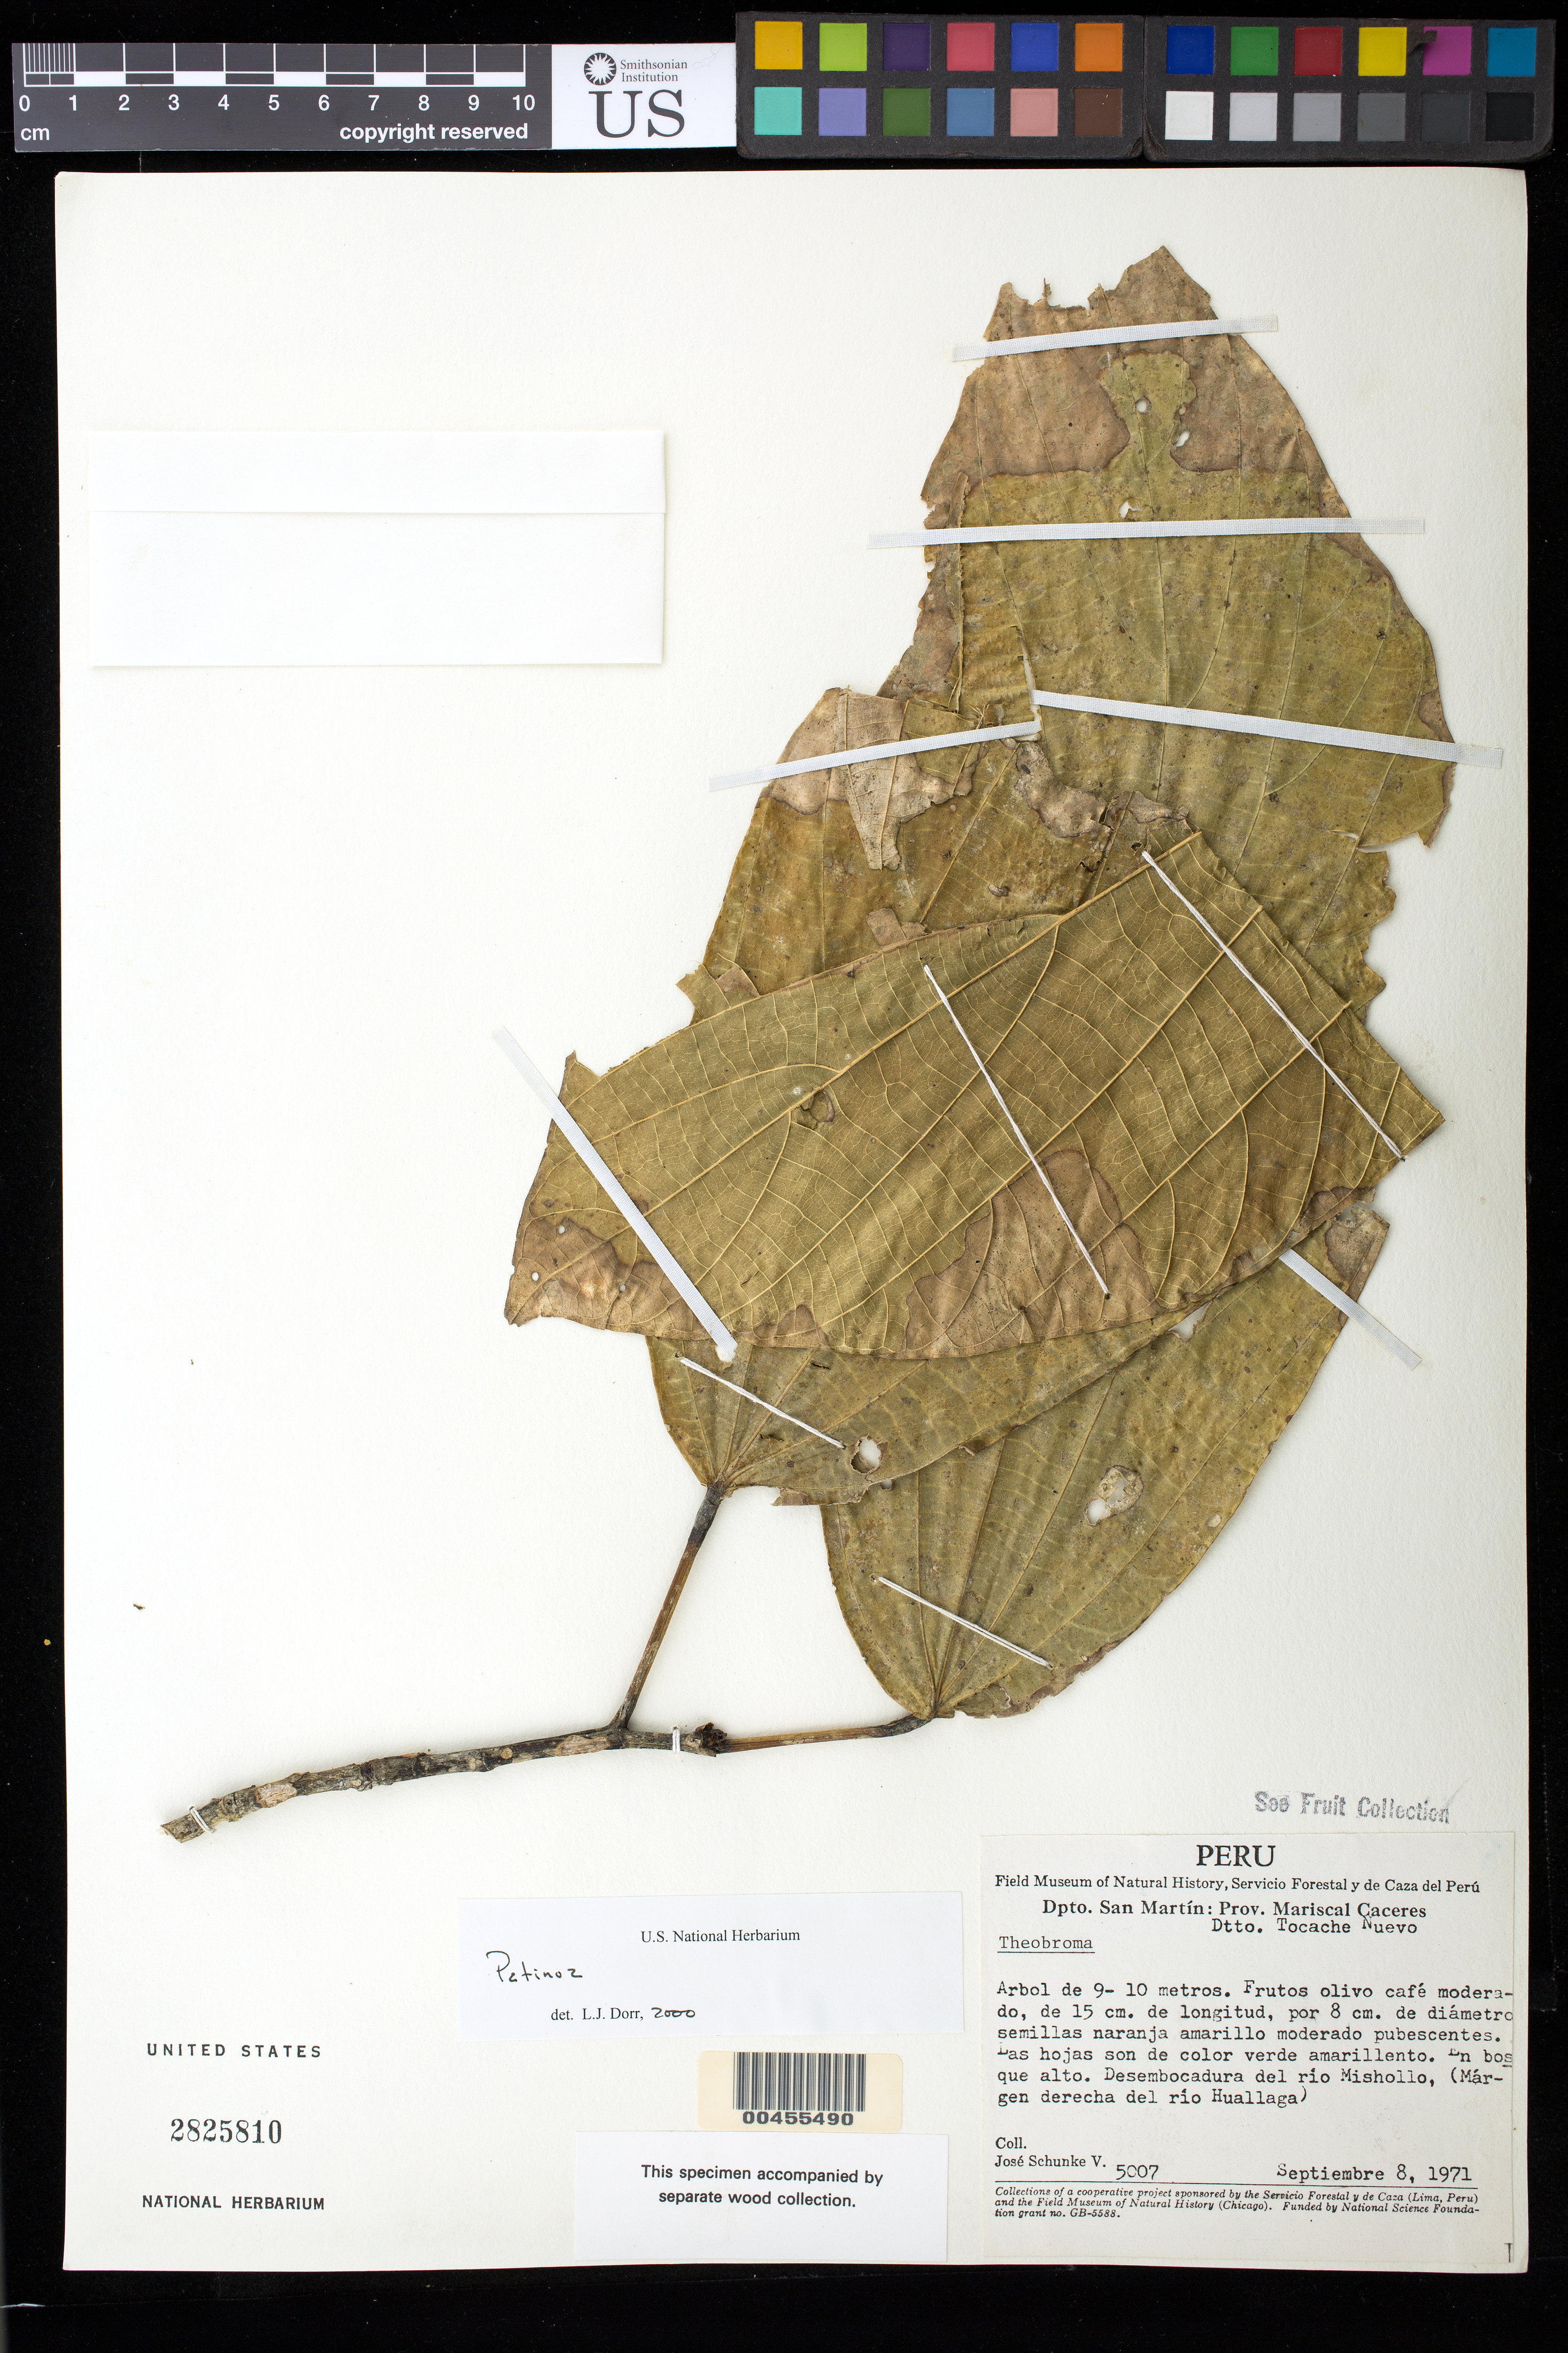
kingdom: Plantae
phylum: Tracheophyta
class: Magnoliopsida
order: Malvales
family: Malvaceae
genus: Patinoa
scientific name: Patinoa sp.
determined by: Dorr, L. J., (BOT), Smithsonian Institution - National Museum of Natural History (UNITED STATES)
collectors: J. Schunke Vigo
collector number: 5007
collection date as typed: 08 Sep 1971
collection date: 1971-09-08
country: Peru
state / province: San Martín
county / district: Mariscal Cáceres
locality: Desembocadura del rio Mishollo, (Margen derecha del rio Huallaga). Dtto Tocache Nuevo.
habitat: En bosque alto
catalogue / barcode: US 2825810